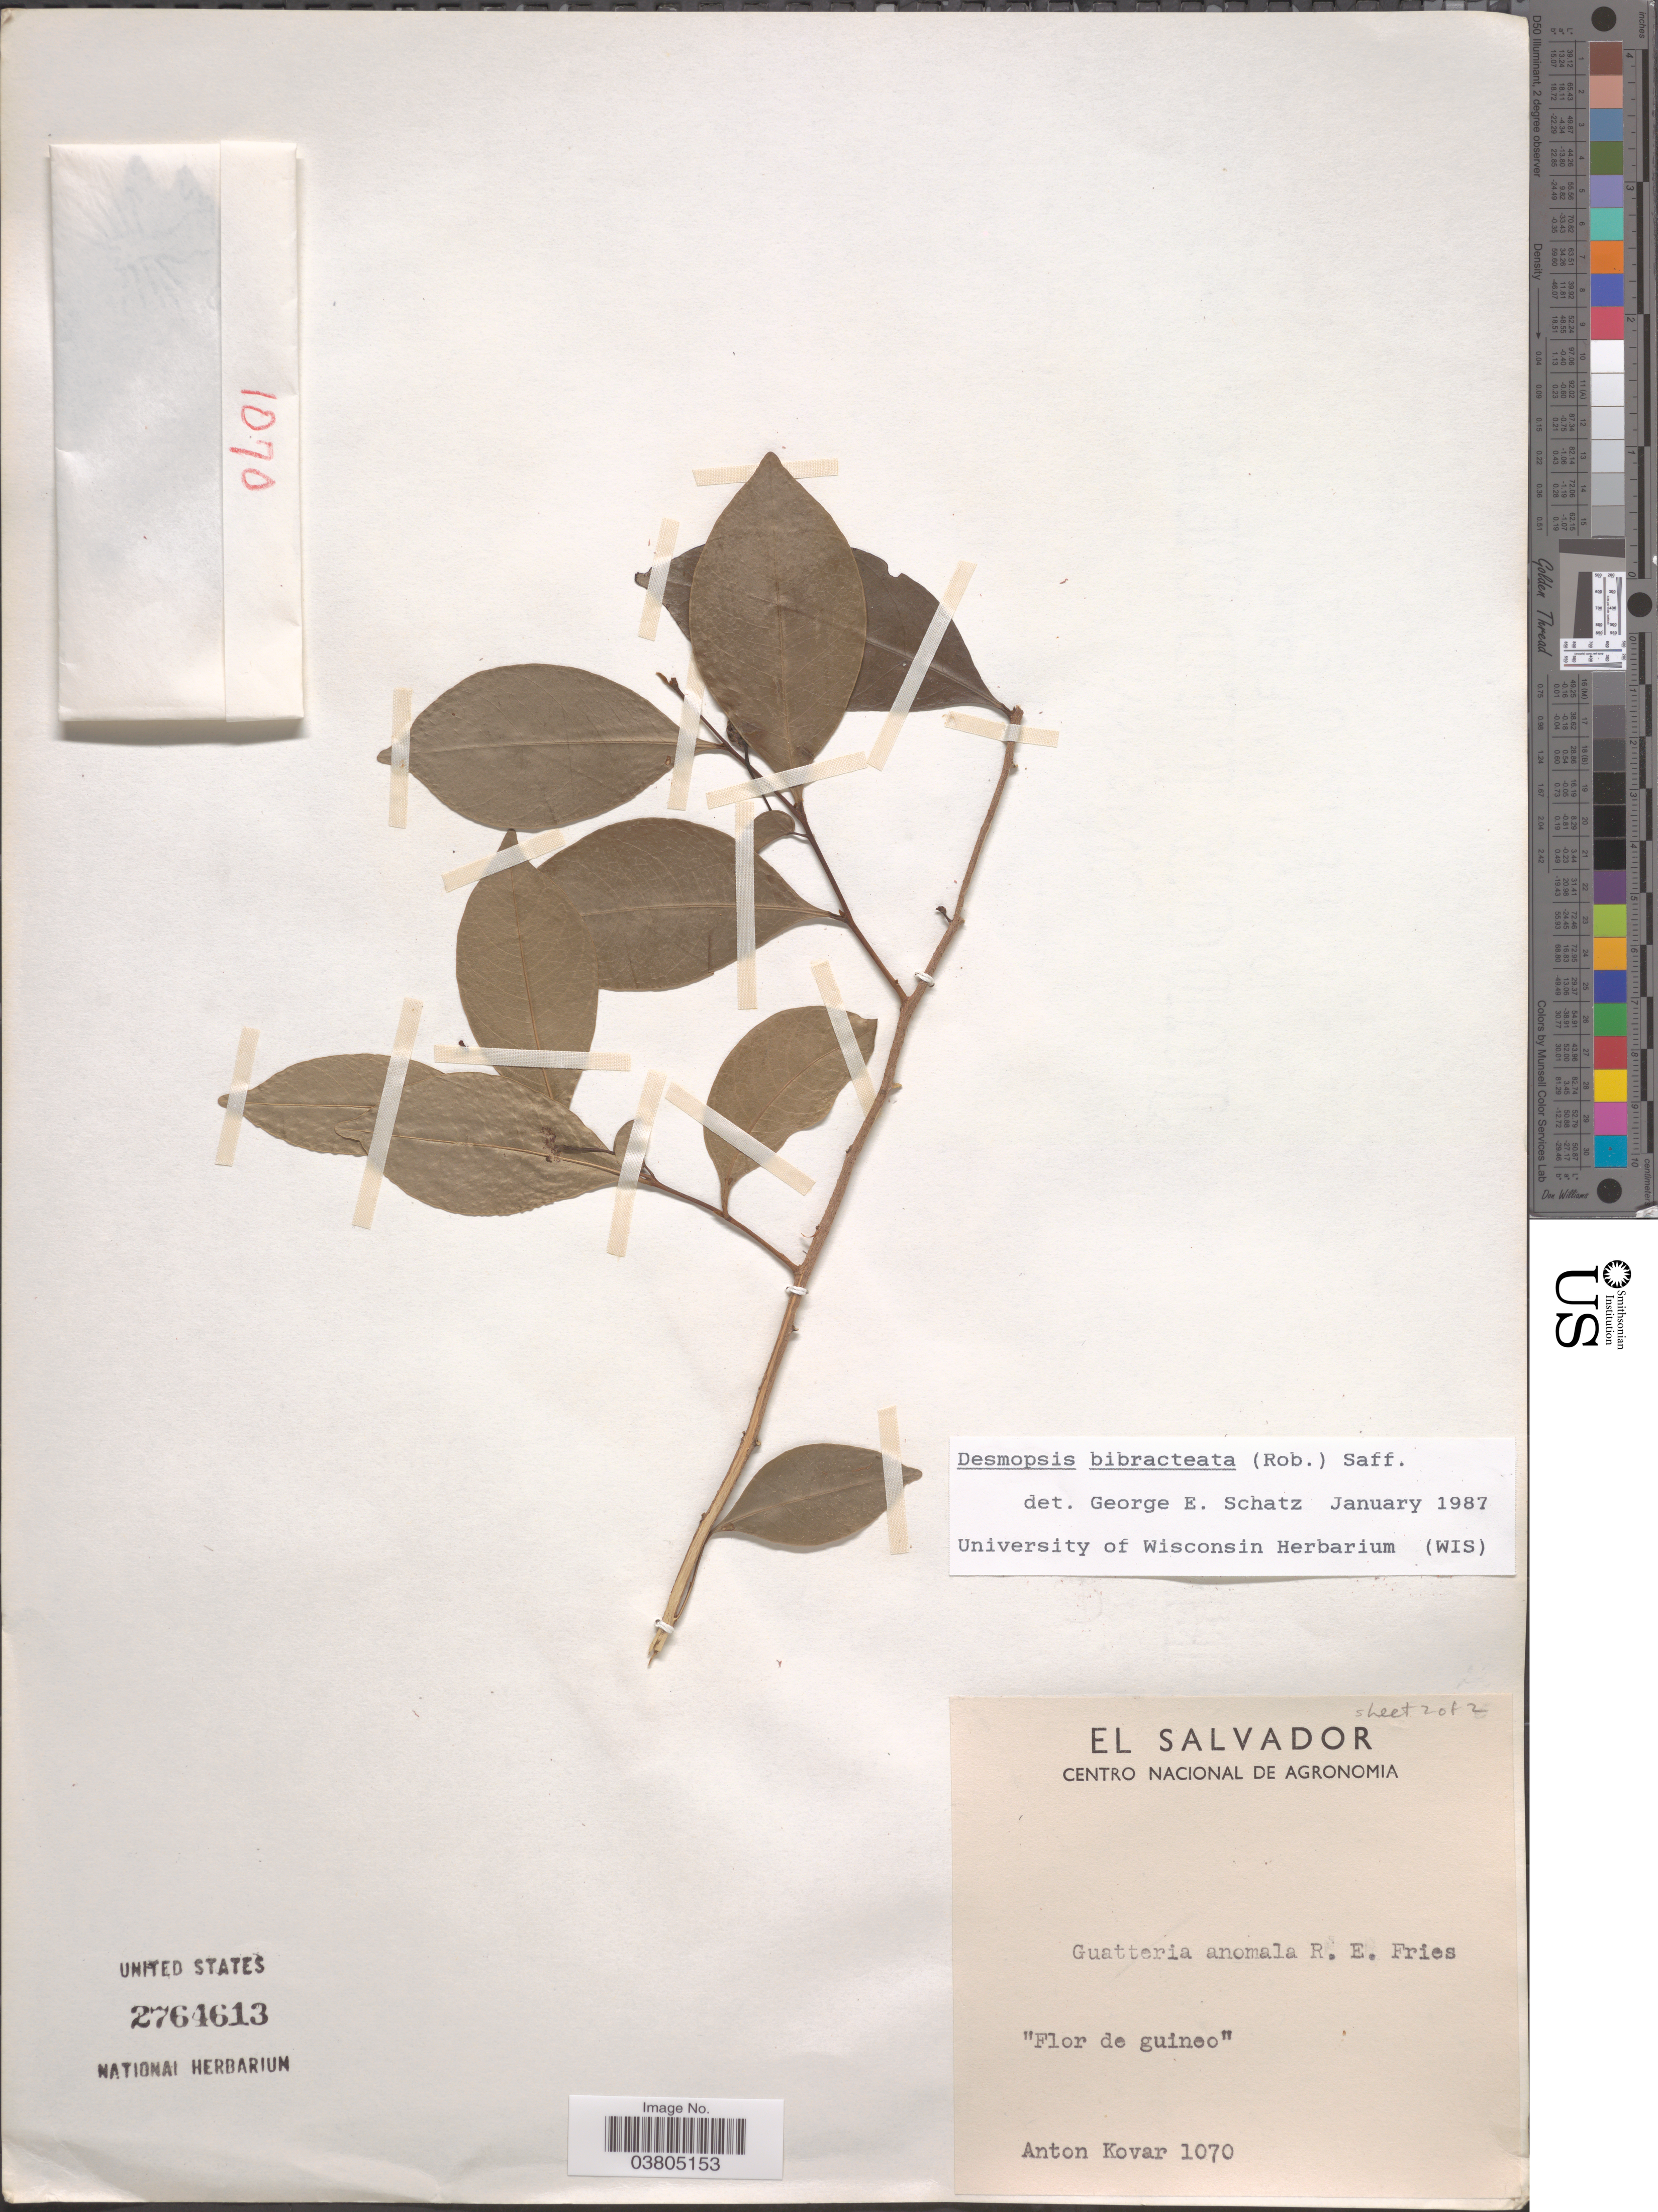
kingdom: Plantae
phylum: Tracheophyta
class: Magnoliopsida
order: Magnoliales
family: Annonaceae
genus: Desmopsis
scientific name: Desmopsis bibracteata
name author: (B.L. Rob.) Saff.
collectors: A. Kovar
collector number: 1070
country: El Salvador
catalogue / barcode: US 2764613